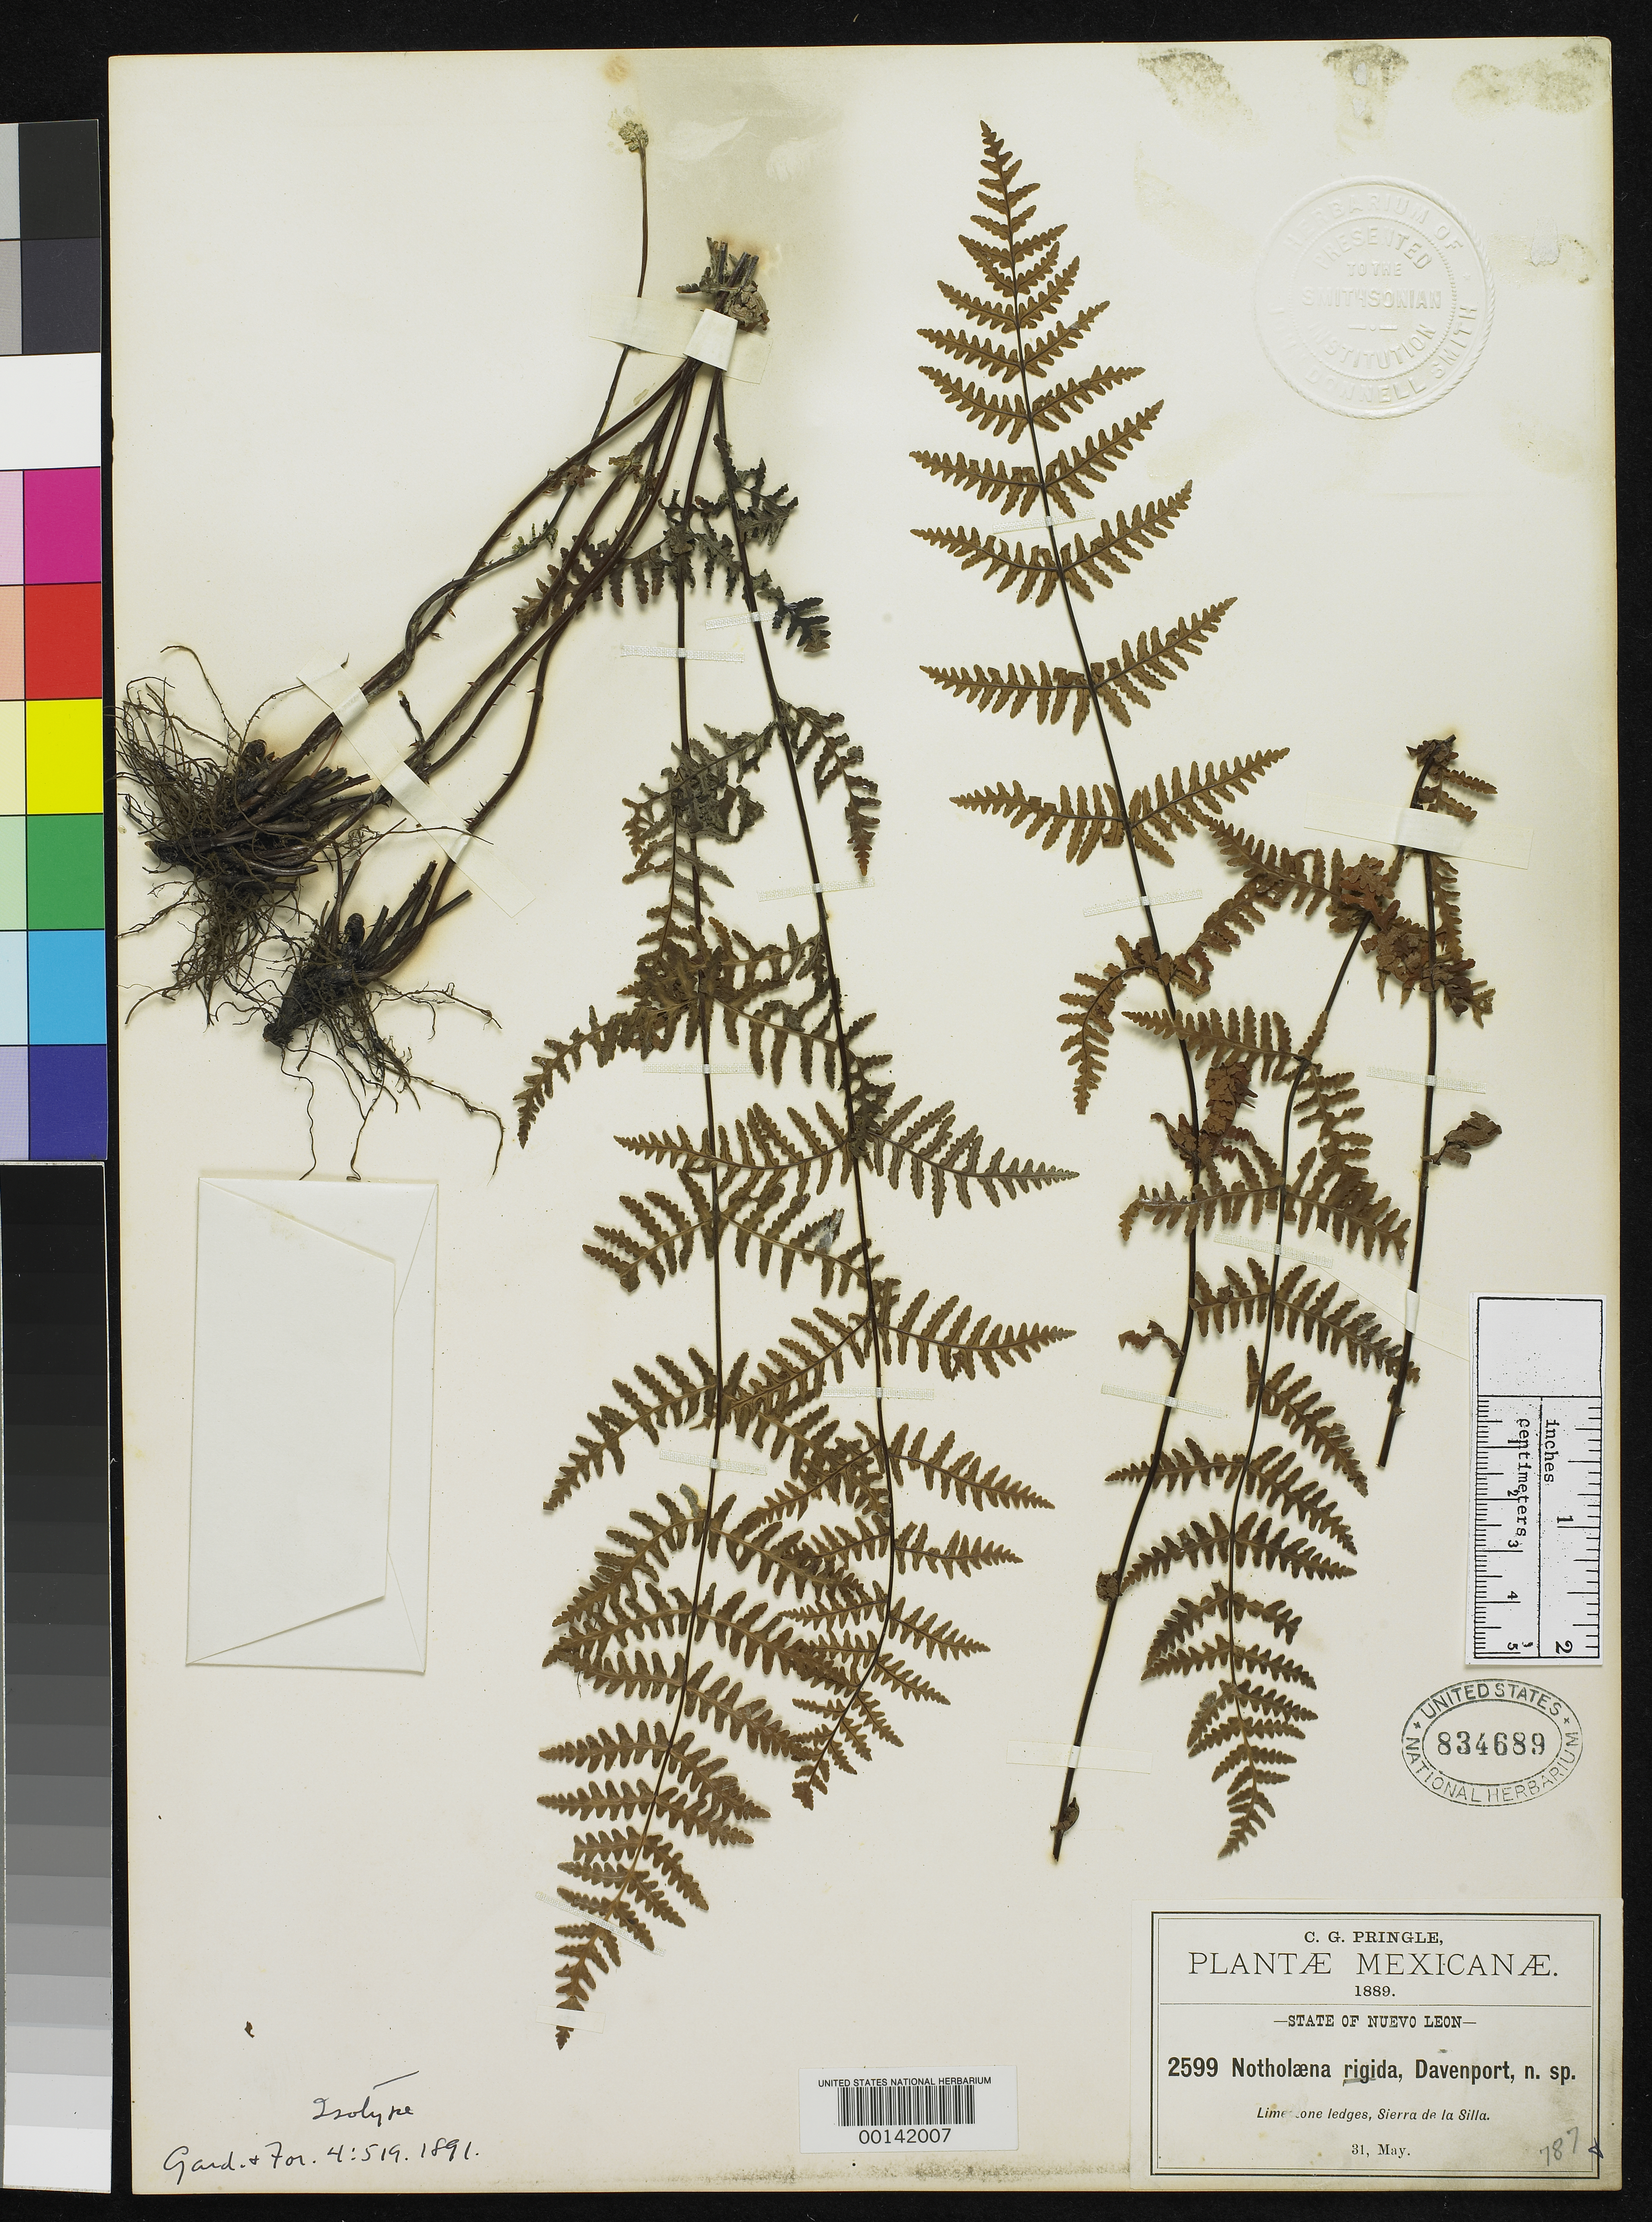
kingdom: Plantae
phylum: Tracheophyta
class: Polypodiopsida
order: Polypodiales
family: Pteridaceae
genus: Notholaena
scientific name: Notholaena rigida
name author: Davenp.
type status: Type Collection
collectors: C. G. Pringle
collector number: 2599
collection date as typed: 31 May 1889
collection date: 1889-05-31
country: Mexico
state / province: Nuevo León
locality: Sierra de La Silla.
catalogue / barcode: US 834689